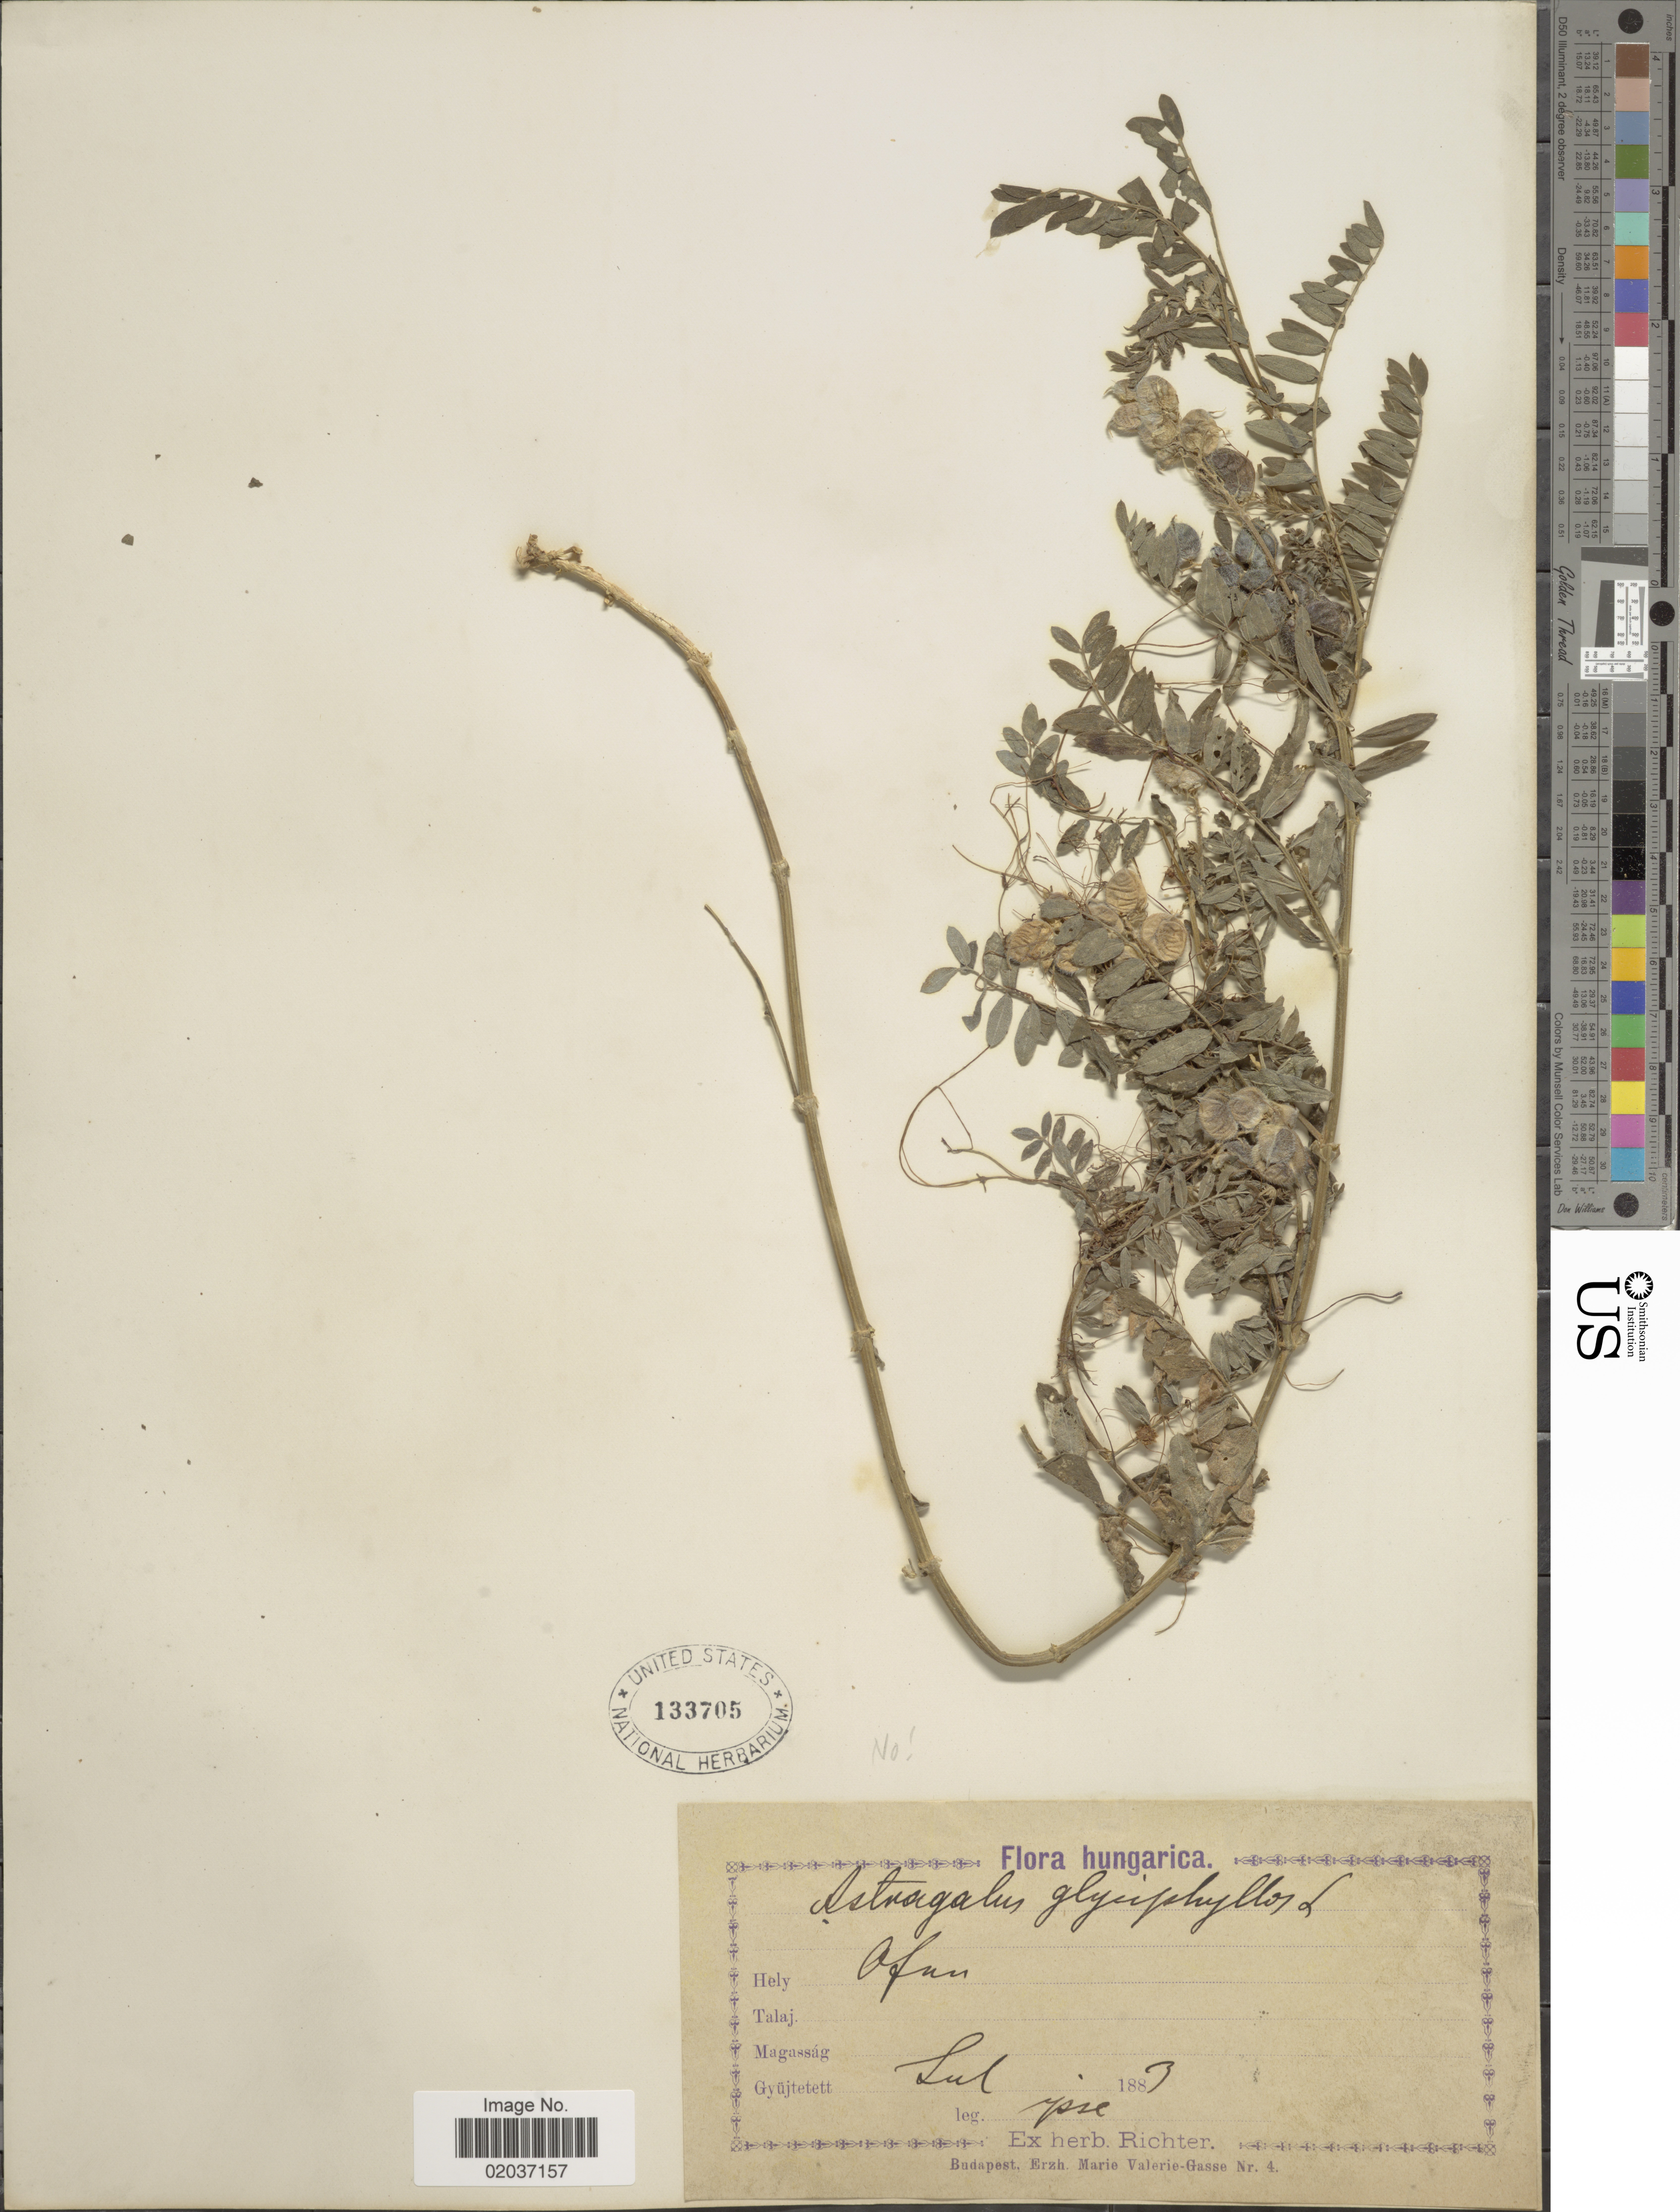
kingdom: Plantae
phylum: Tracheophyta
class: Magnoliopsida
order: Fabales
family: Fabaceae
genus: Astragalus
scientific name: Astragalus glycyphyllos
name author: L.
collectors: -- Richter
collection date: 1883-07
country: Hungary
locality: Ofan [interpreted]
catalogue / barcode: US 133705